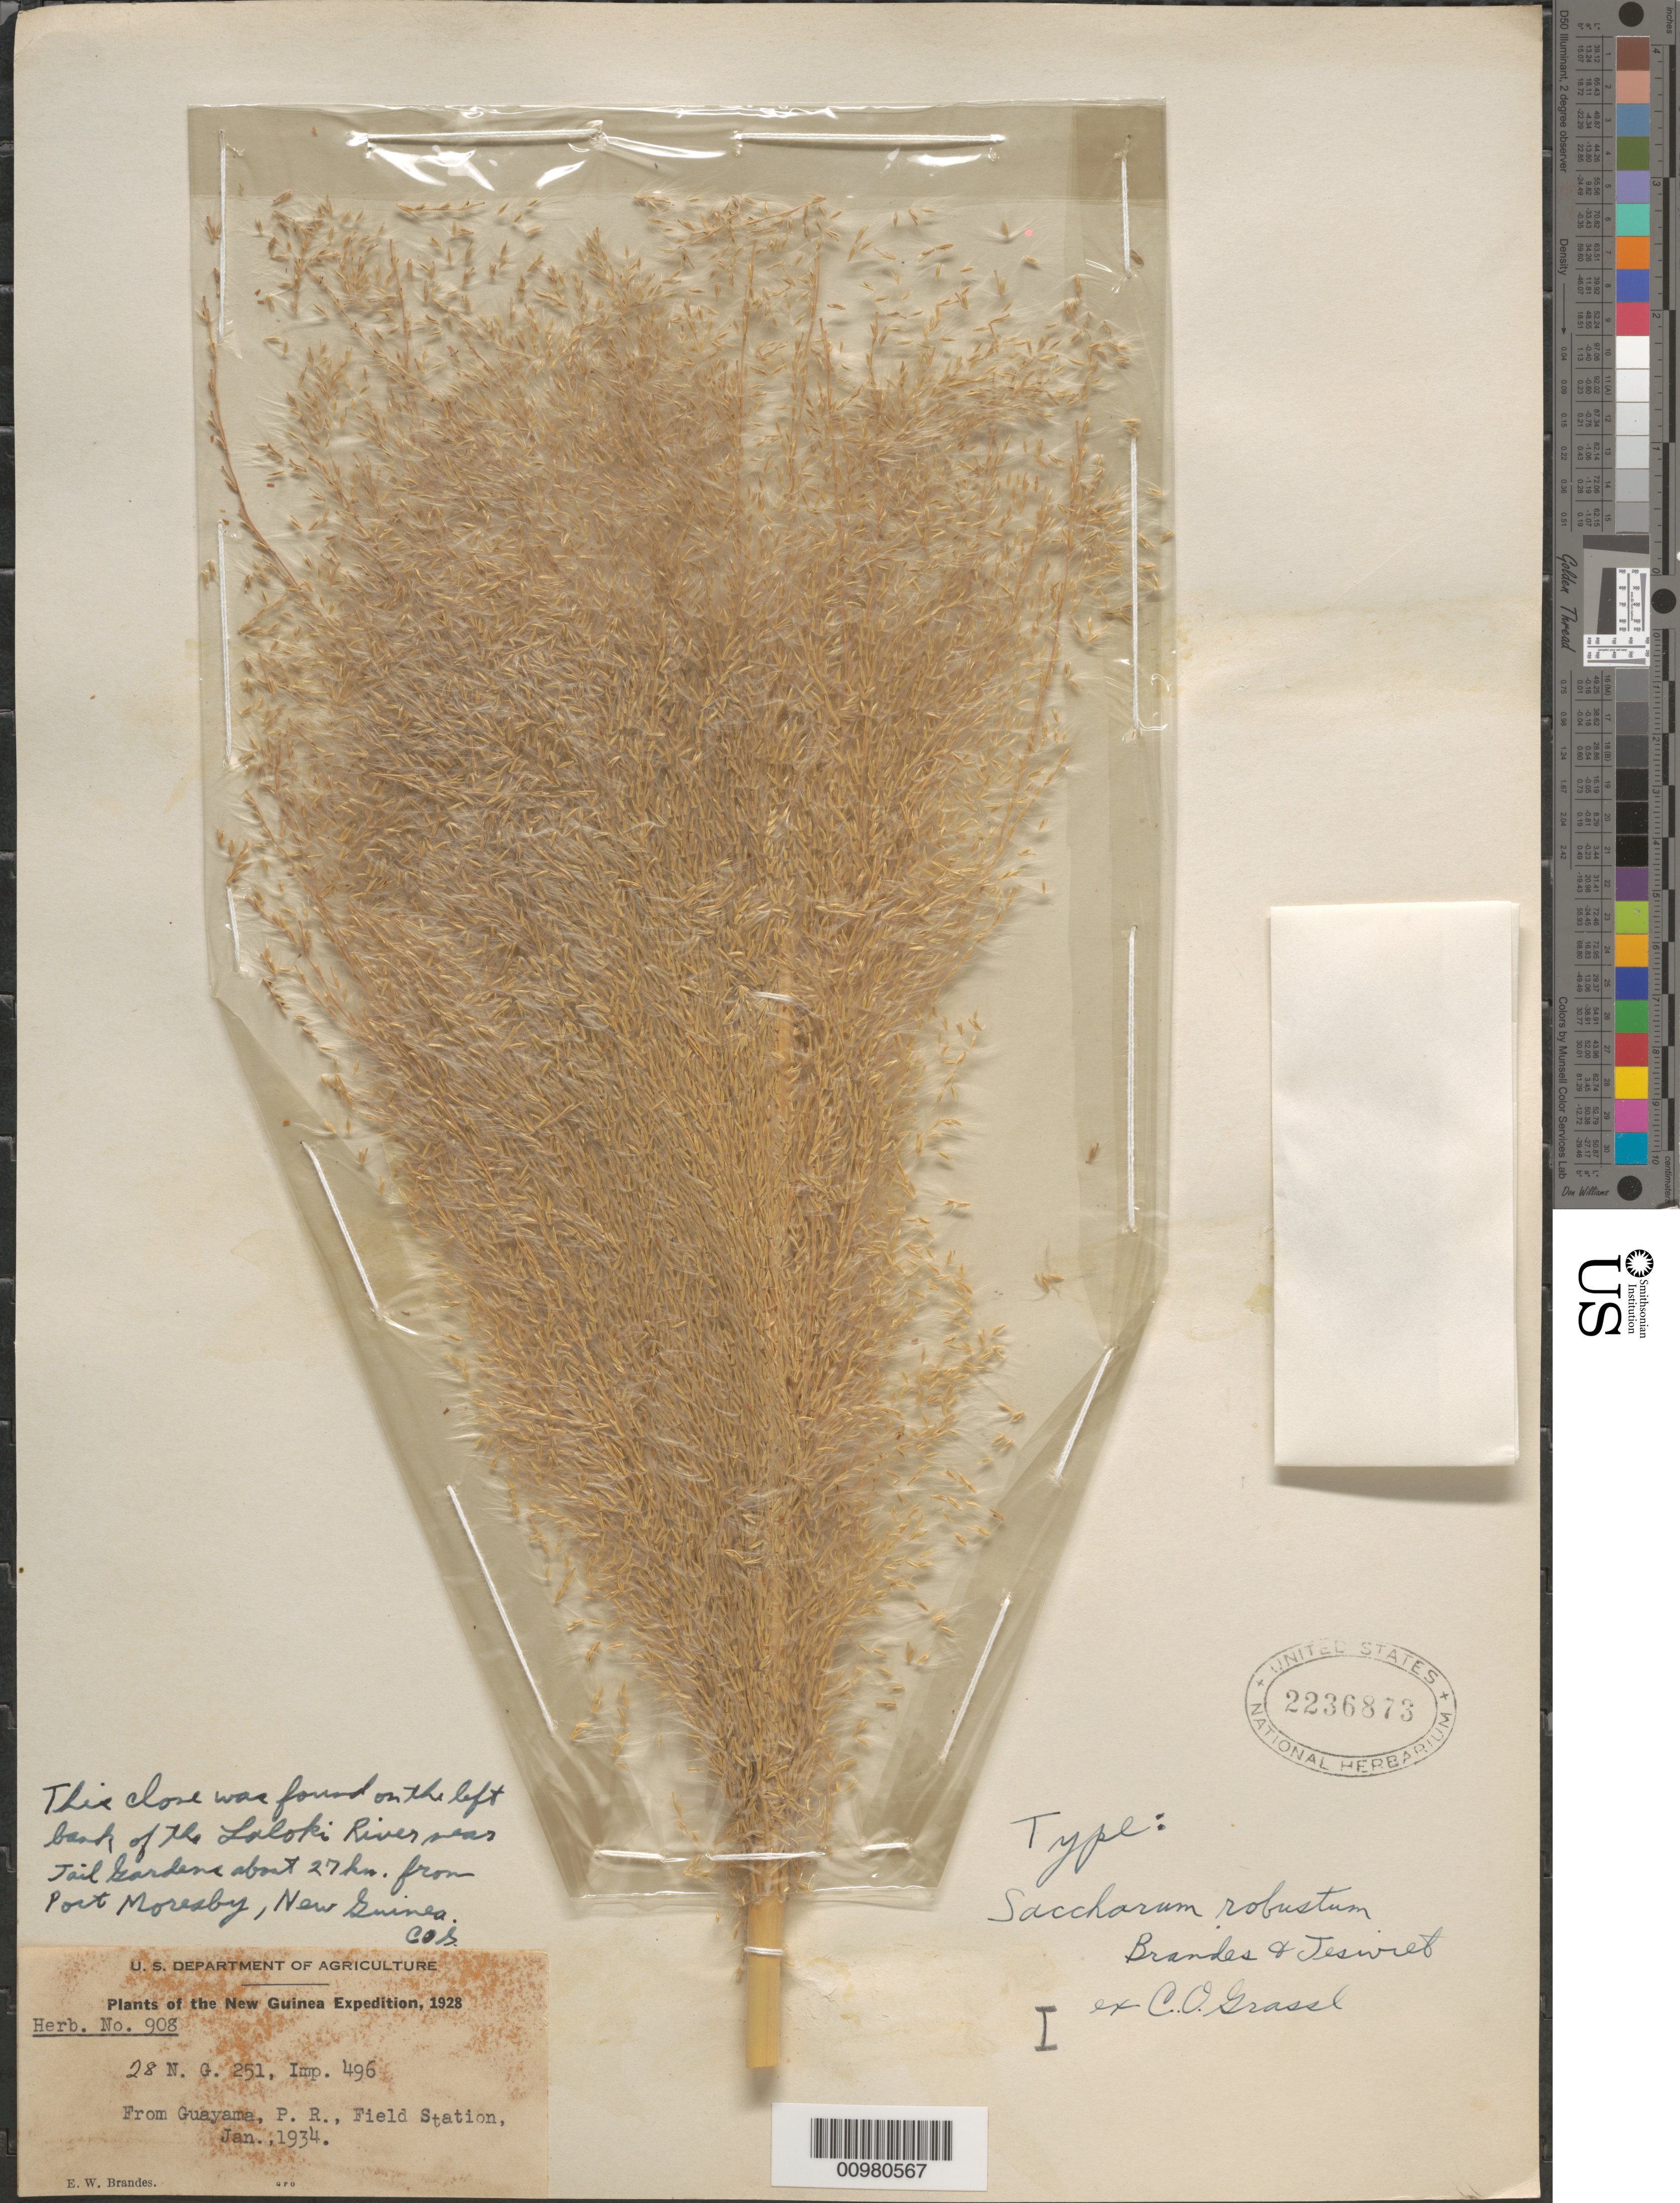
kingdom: Plantae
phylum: Tracheophyta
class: Liliopsida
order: Poales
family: Poaceae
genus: Saccharum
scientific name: Saccharum sinense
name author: Roxb.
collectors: E. Brandes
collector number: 908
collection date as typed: Jan 1934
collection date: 1934-01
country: Puerto Rico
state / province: Guayama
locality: Guayama Field Station; grown from material originally from New Guinea.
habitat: Cultivated at field station.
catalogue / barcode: US 2236873